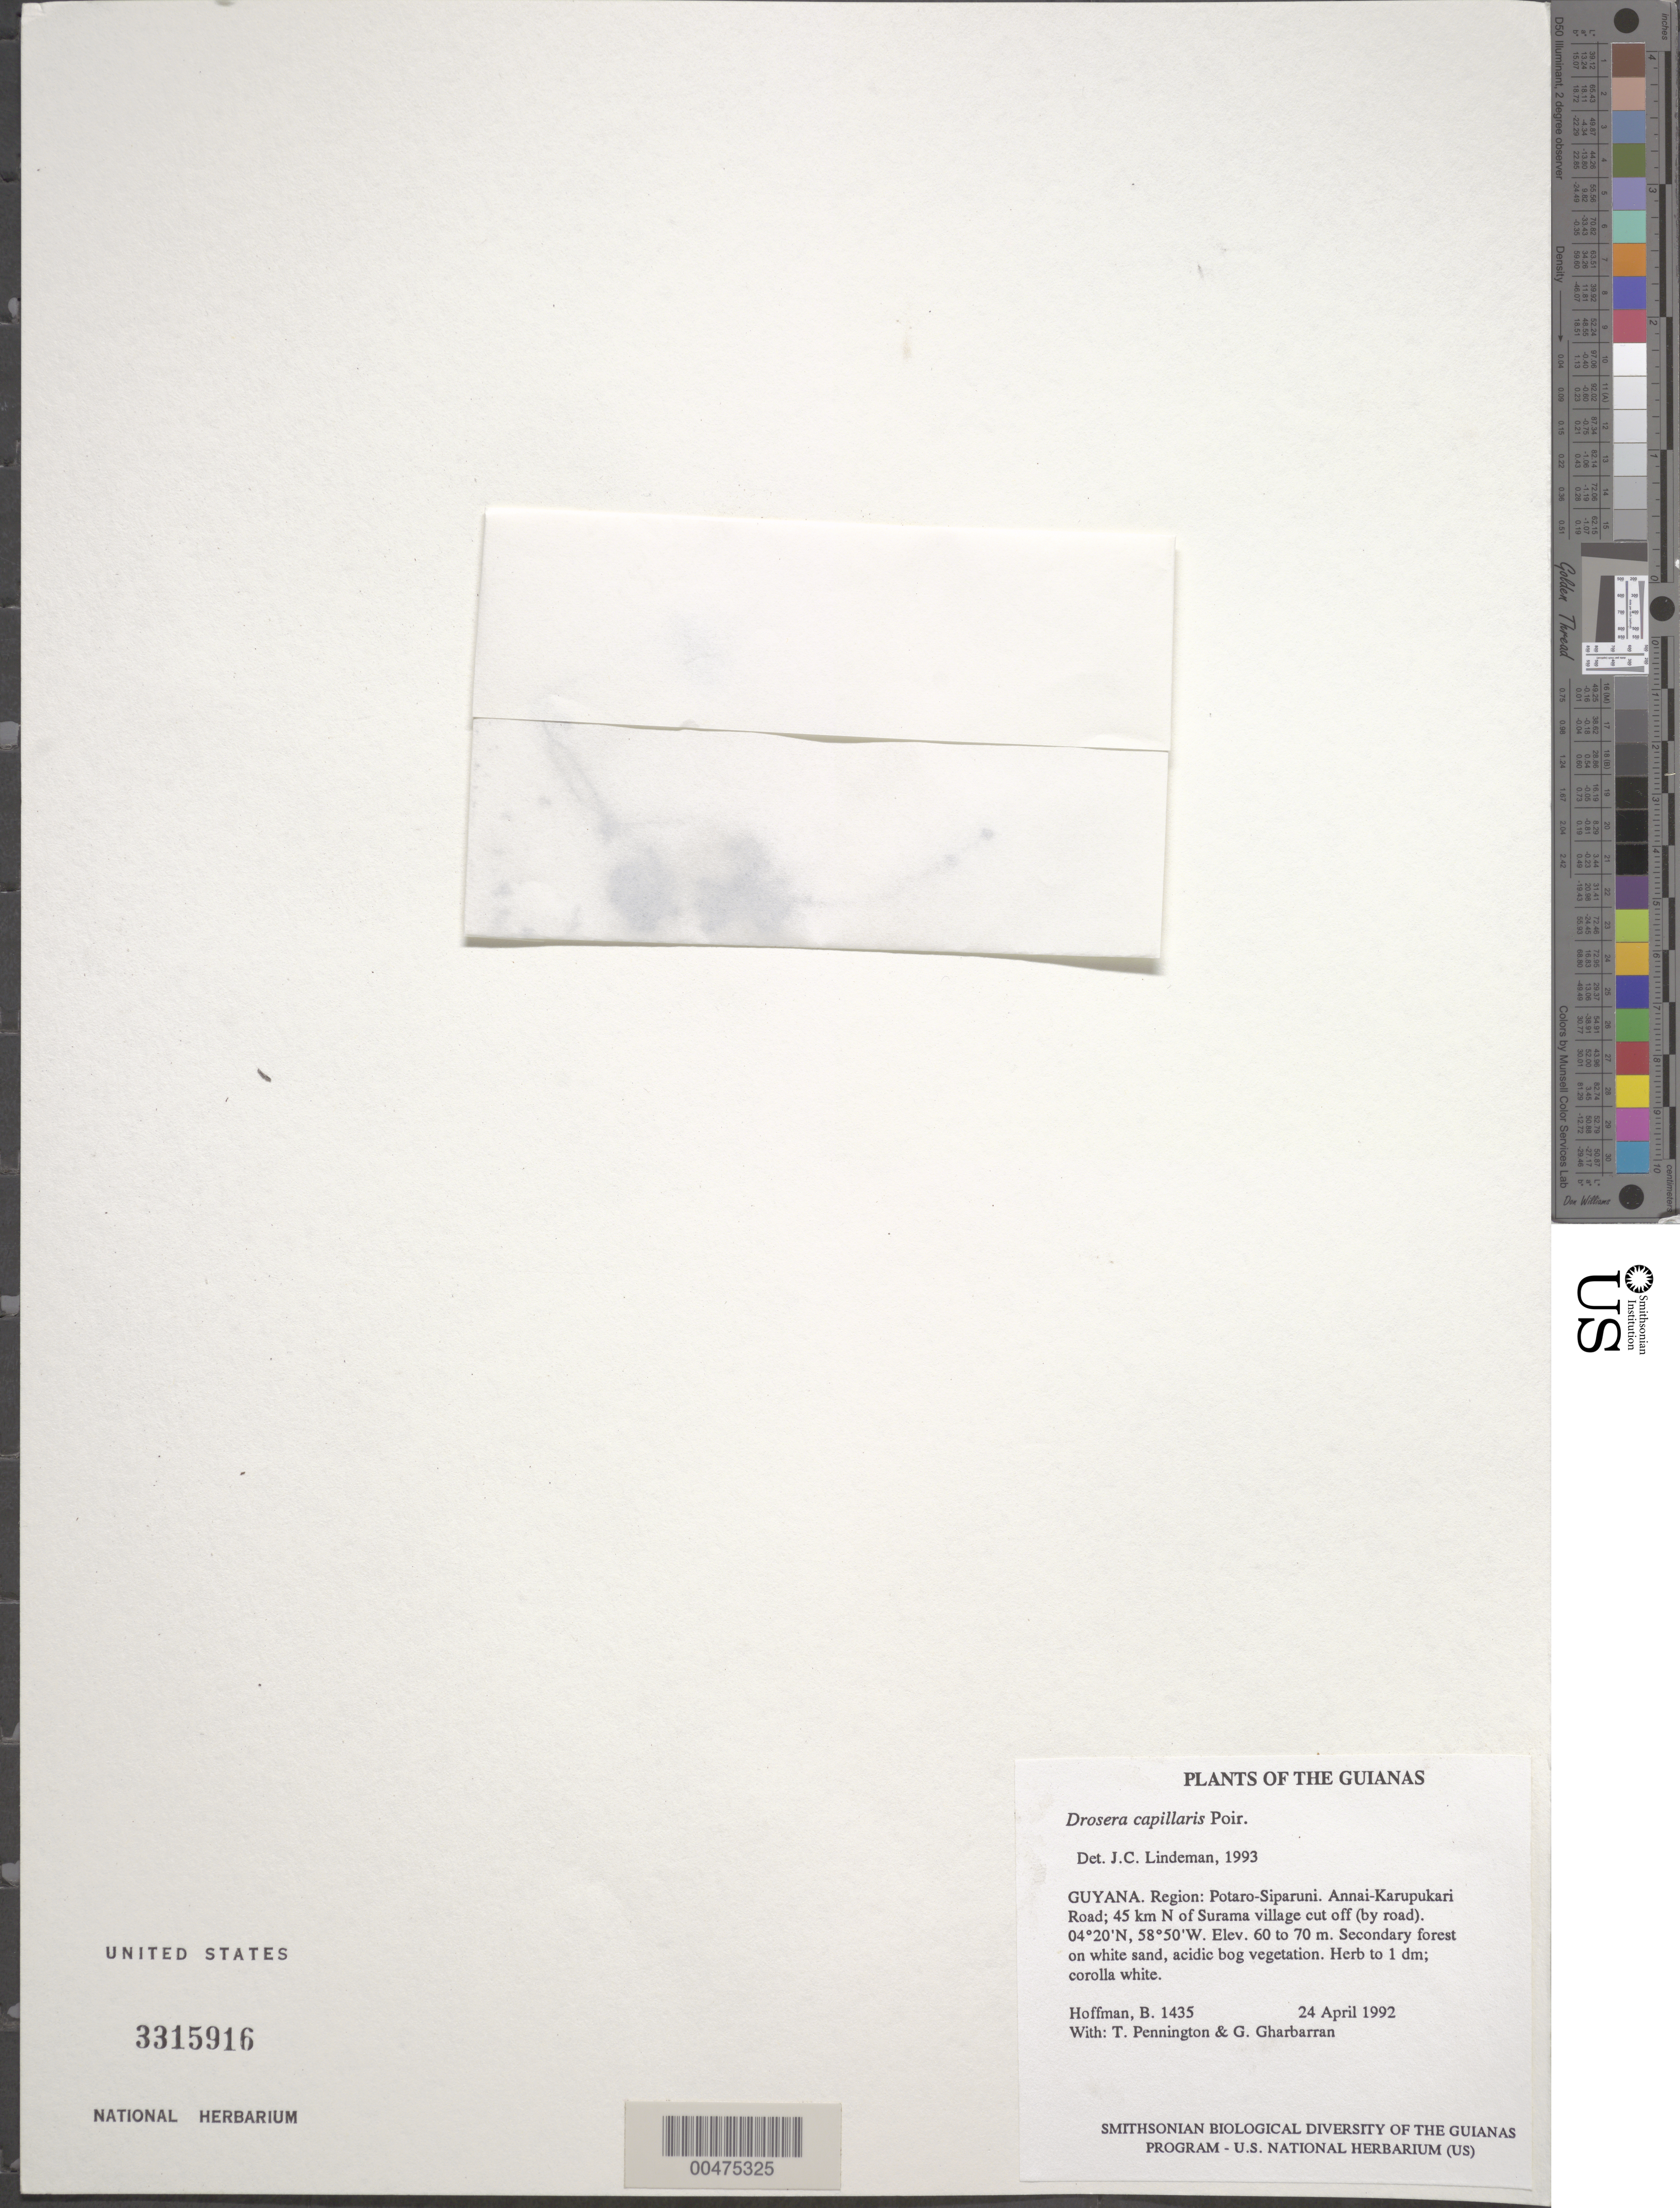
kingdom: Plantae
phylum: Tracheophyta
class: Magnoliopsida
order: Caryophyllales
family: Droseraceae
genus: Drosera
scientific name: Drosera capillaris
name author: Poir.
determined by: Lindeman, J. C.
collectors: B. Hoffman, R. T. Pennington & G. Gharbarran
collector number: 1435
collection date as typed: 24 April 1992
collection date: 1992-04-24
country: Guyana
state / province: Potaro-Siparuni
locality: Annai-Karupukari Road; 45 km N of Surama village cut off (by road). Iwokrama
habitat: Secondary forest on white sand, acidic bog vegetation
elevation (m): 60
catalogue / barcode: US 3315916